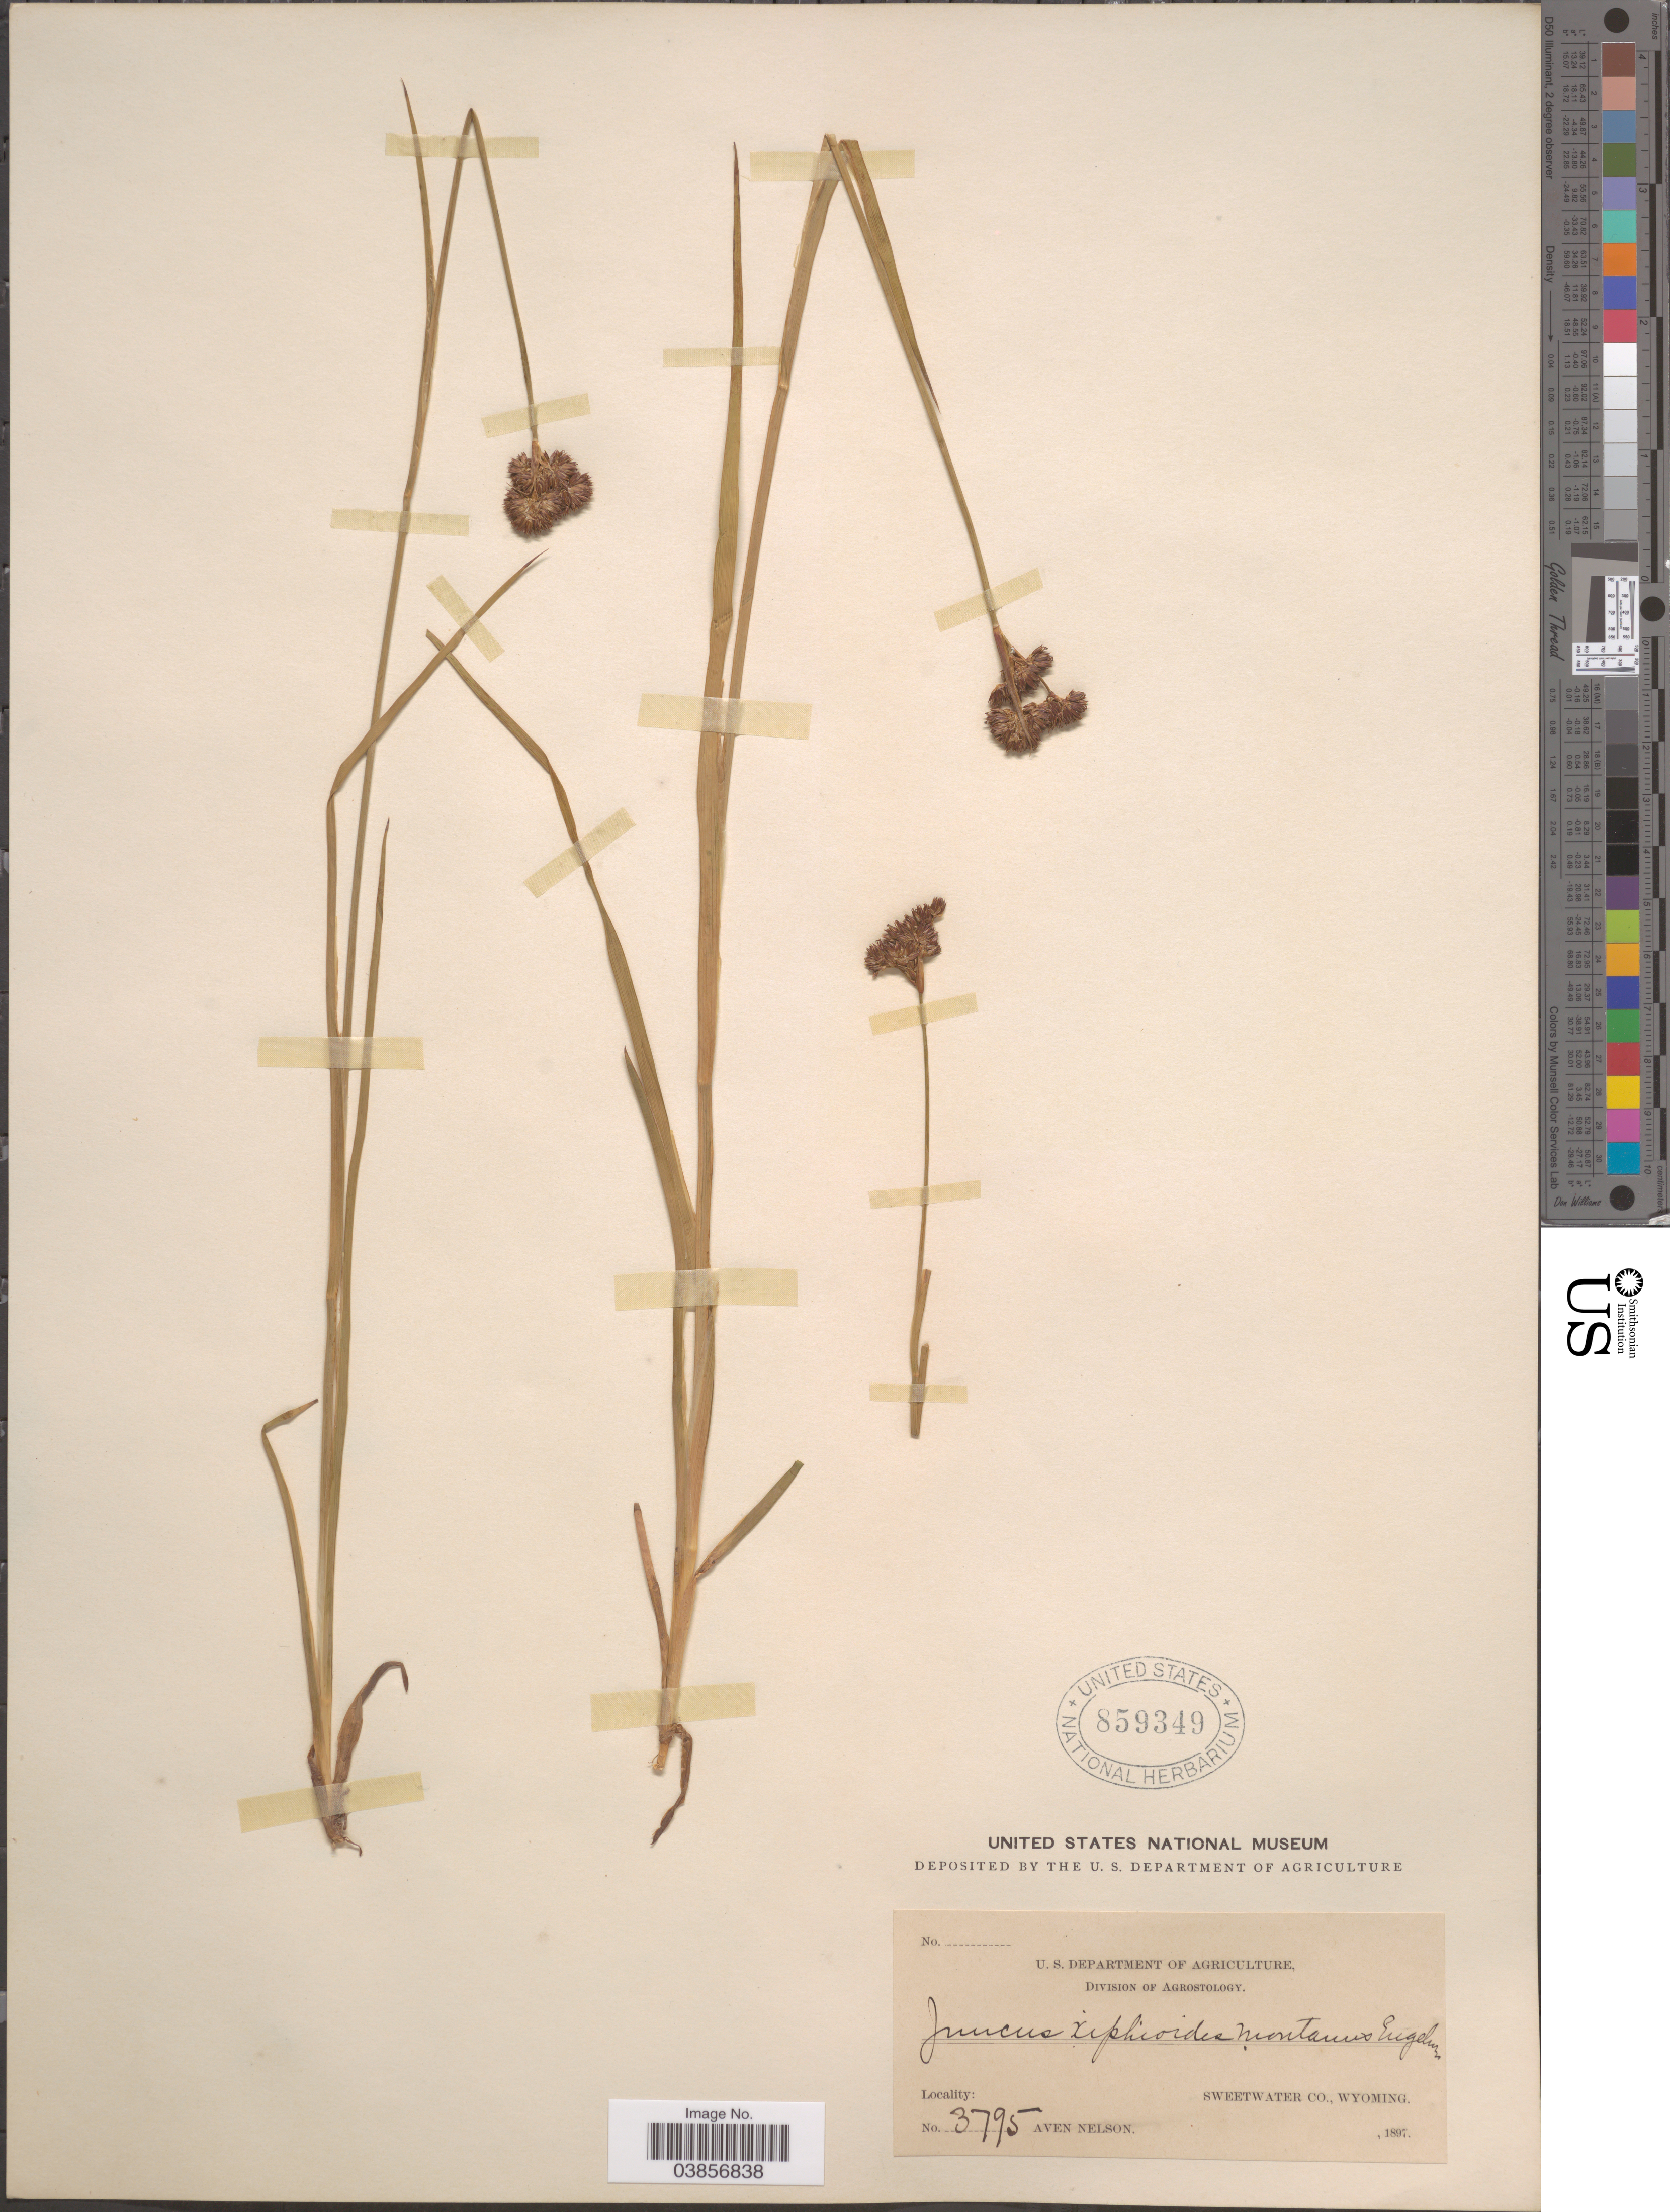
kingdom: Plantae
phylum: Tracheophyta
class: Liliopsida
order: Poales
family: Juncaceae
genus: Juncus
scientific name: Juncus saximontanus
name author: A. Nelson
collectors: A. Nelson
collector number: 3795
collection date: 1897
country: United States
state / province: Wyoming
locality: Sweetwater Co.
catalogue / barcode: US 859349